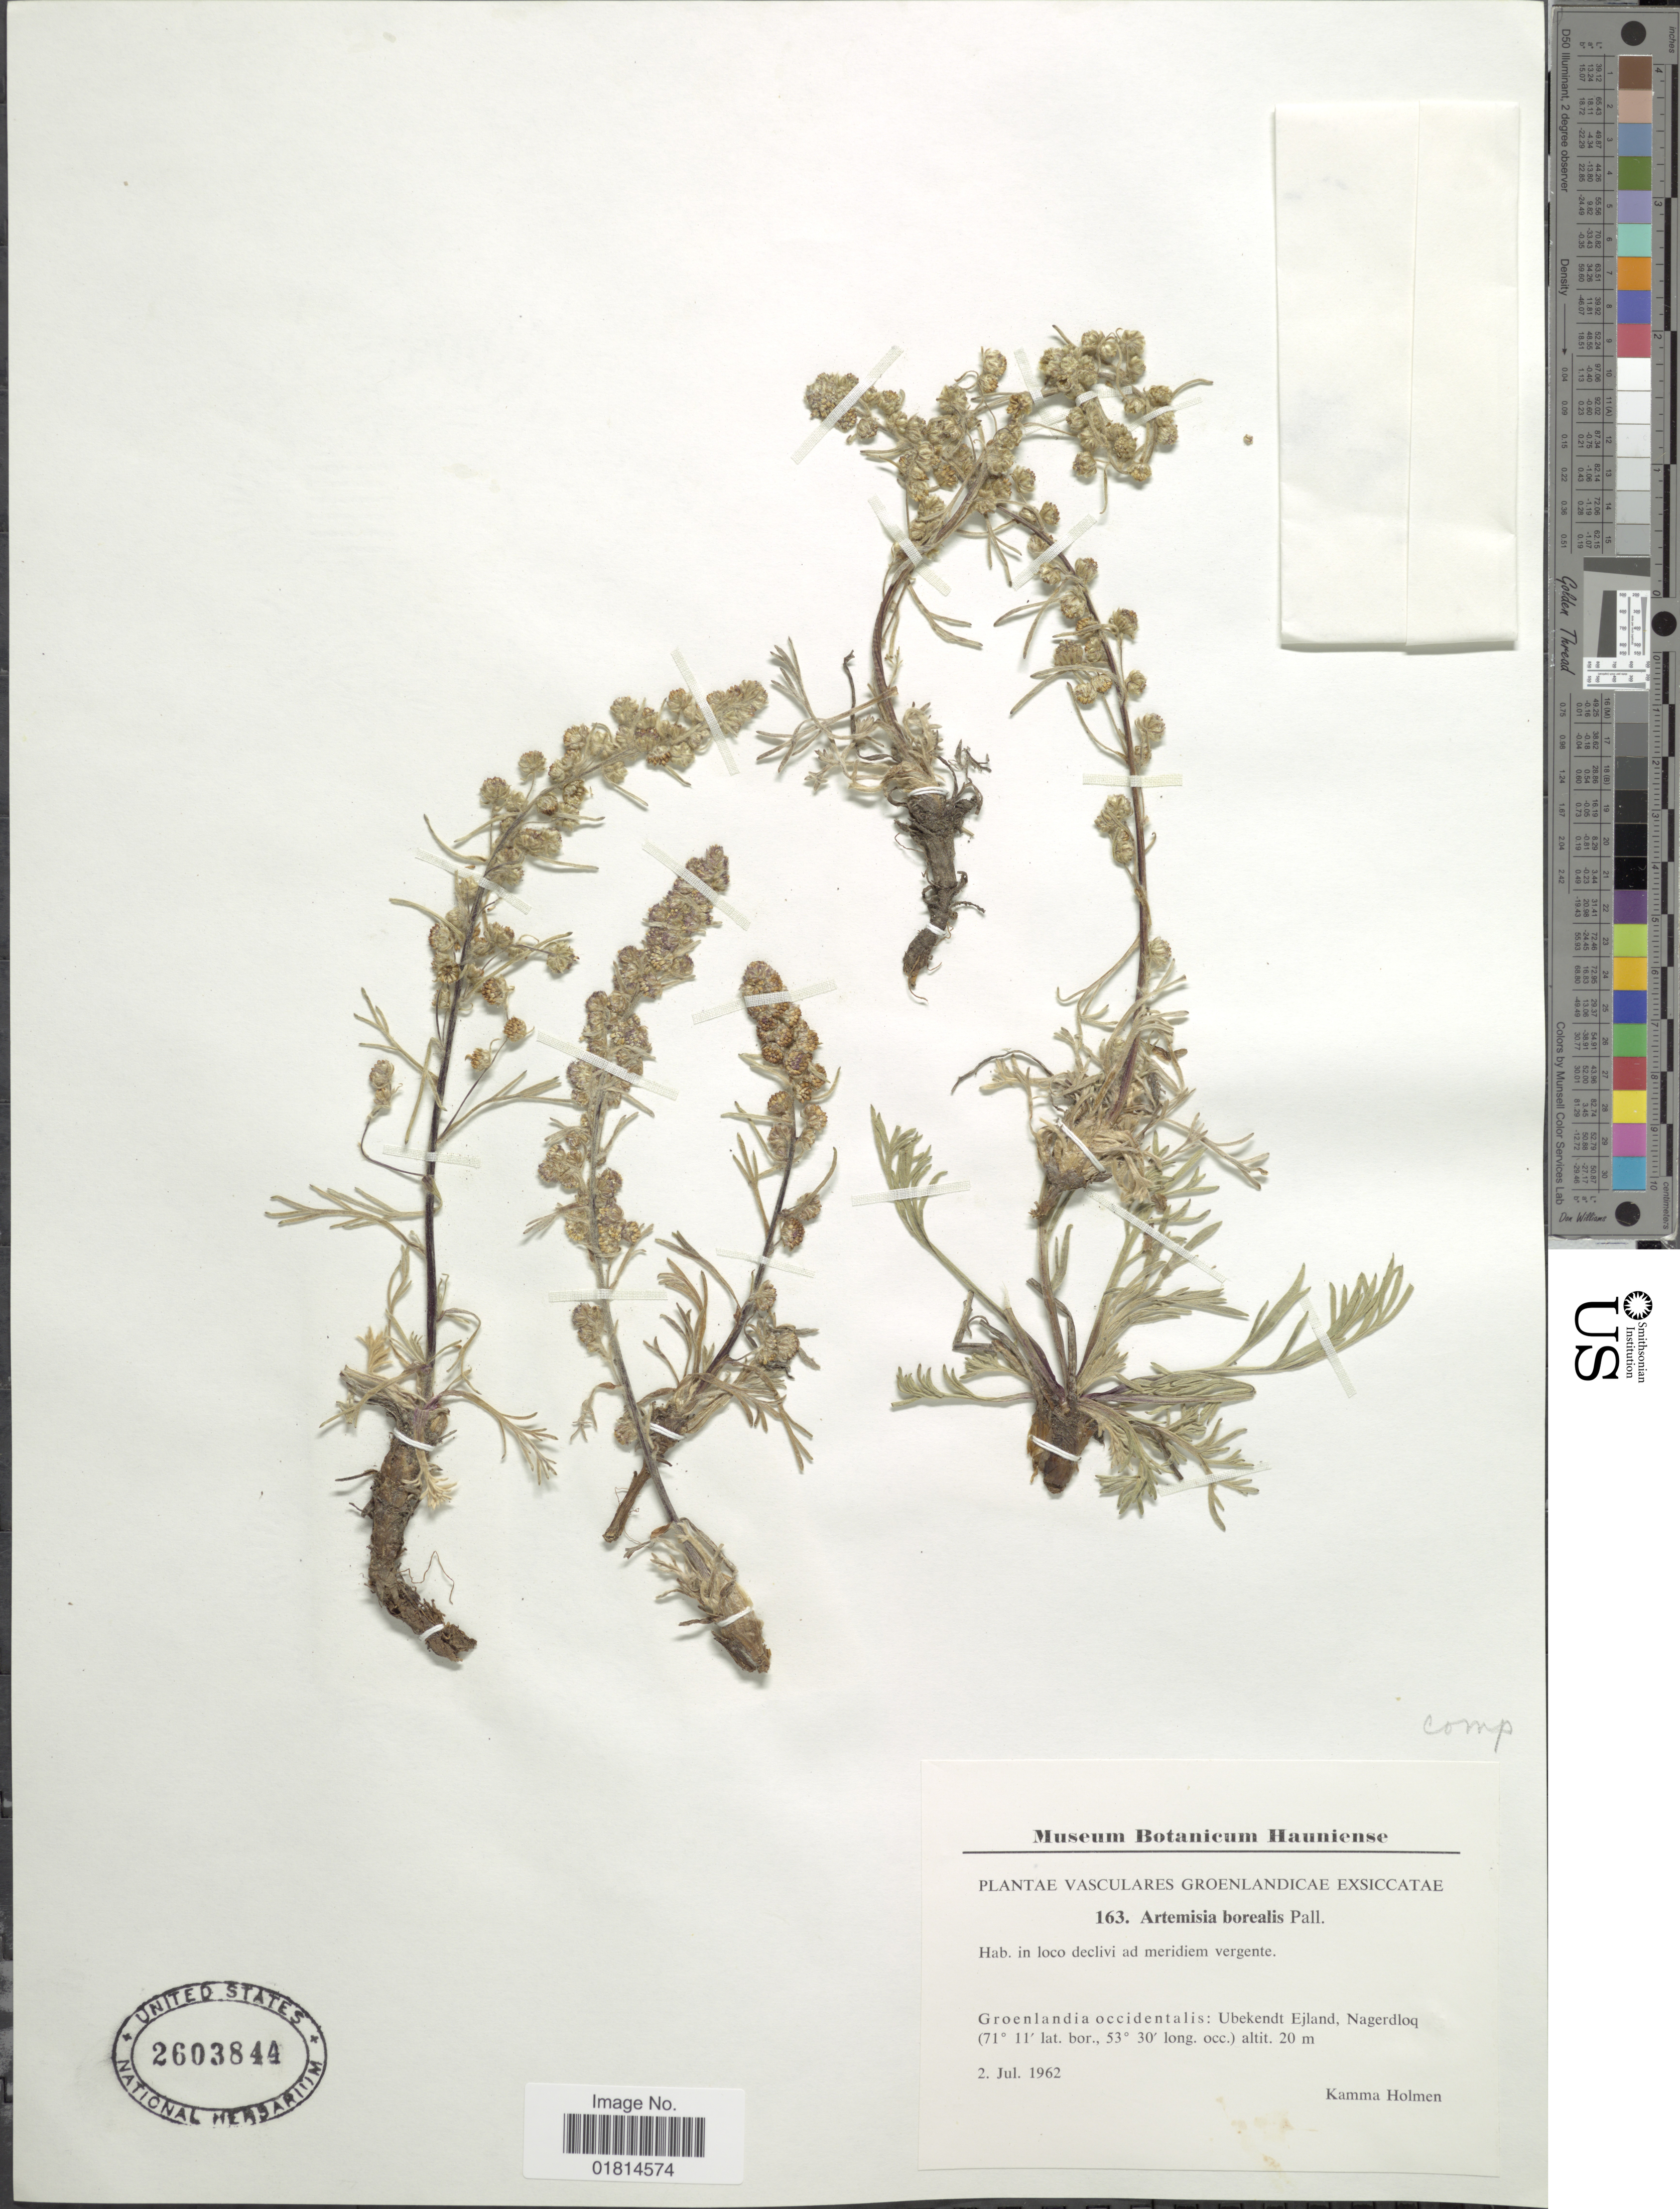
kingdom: Plantae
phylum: Tracheophyta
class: Magnoliopsida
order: Asterales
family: Asteraceae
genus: Artemisia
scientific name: Artemisia borealis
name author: Pall.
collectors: K. A. Holmen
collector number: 163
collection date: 1962-07-02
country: Greenland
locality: Groenlandia occidentalis: Ubekendt Ejland, Nagerdloq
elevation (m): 20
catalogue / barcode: US 2603844